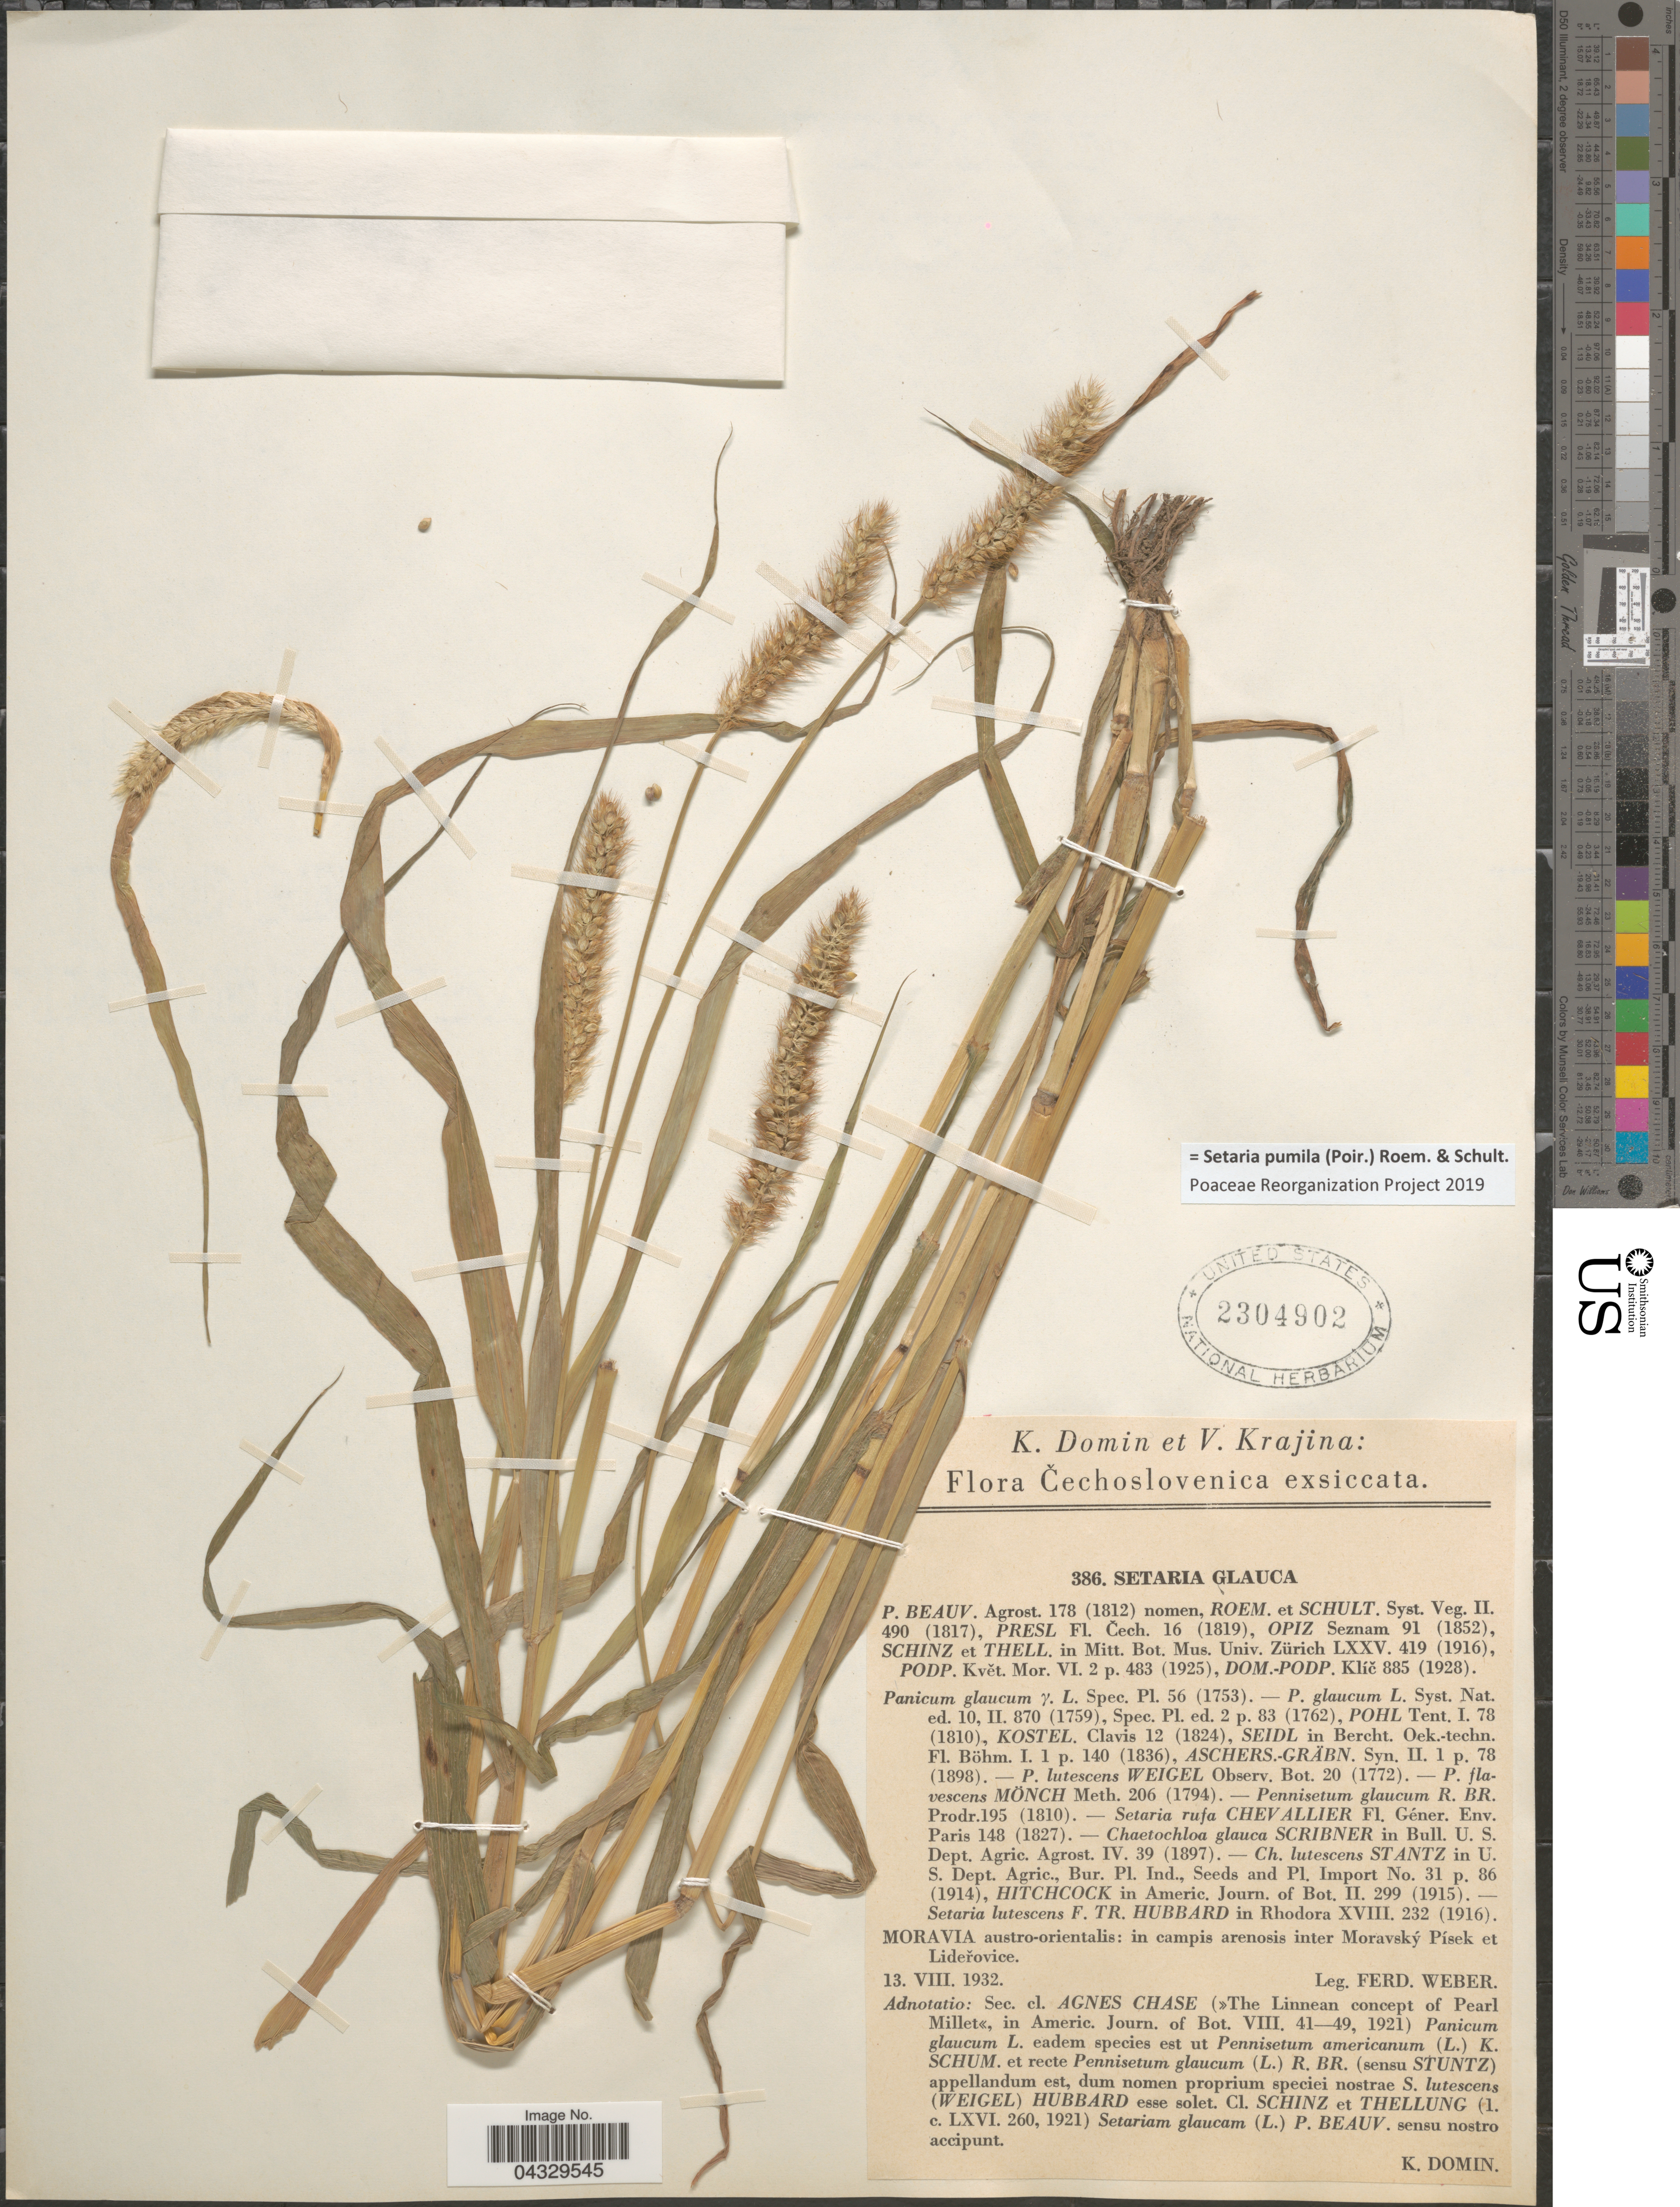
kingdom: Plantae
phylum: Tracheophyta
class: Liliopsida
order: Poales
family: Poaceae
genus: Setaria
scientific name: Setaria pumila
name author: (Poir.) Roem. & Schult.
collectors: F. Weber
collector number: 386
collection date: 1932-08-13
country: Czechia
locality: Čechoslovenica. Moravia austro-orientalis: in campis arenosis inter Moravský Písek et Lideřovice.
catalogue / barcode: US 2304902